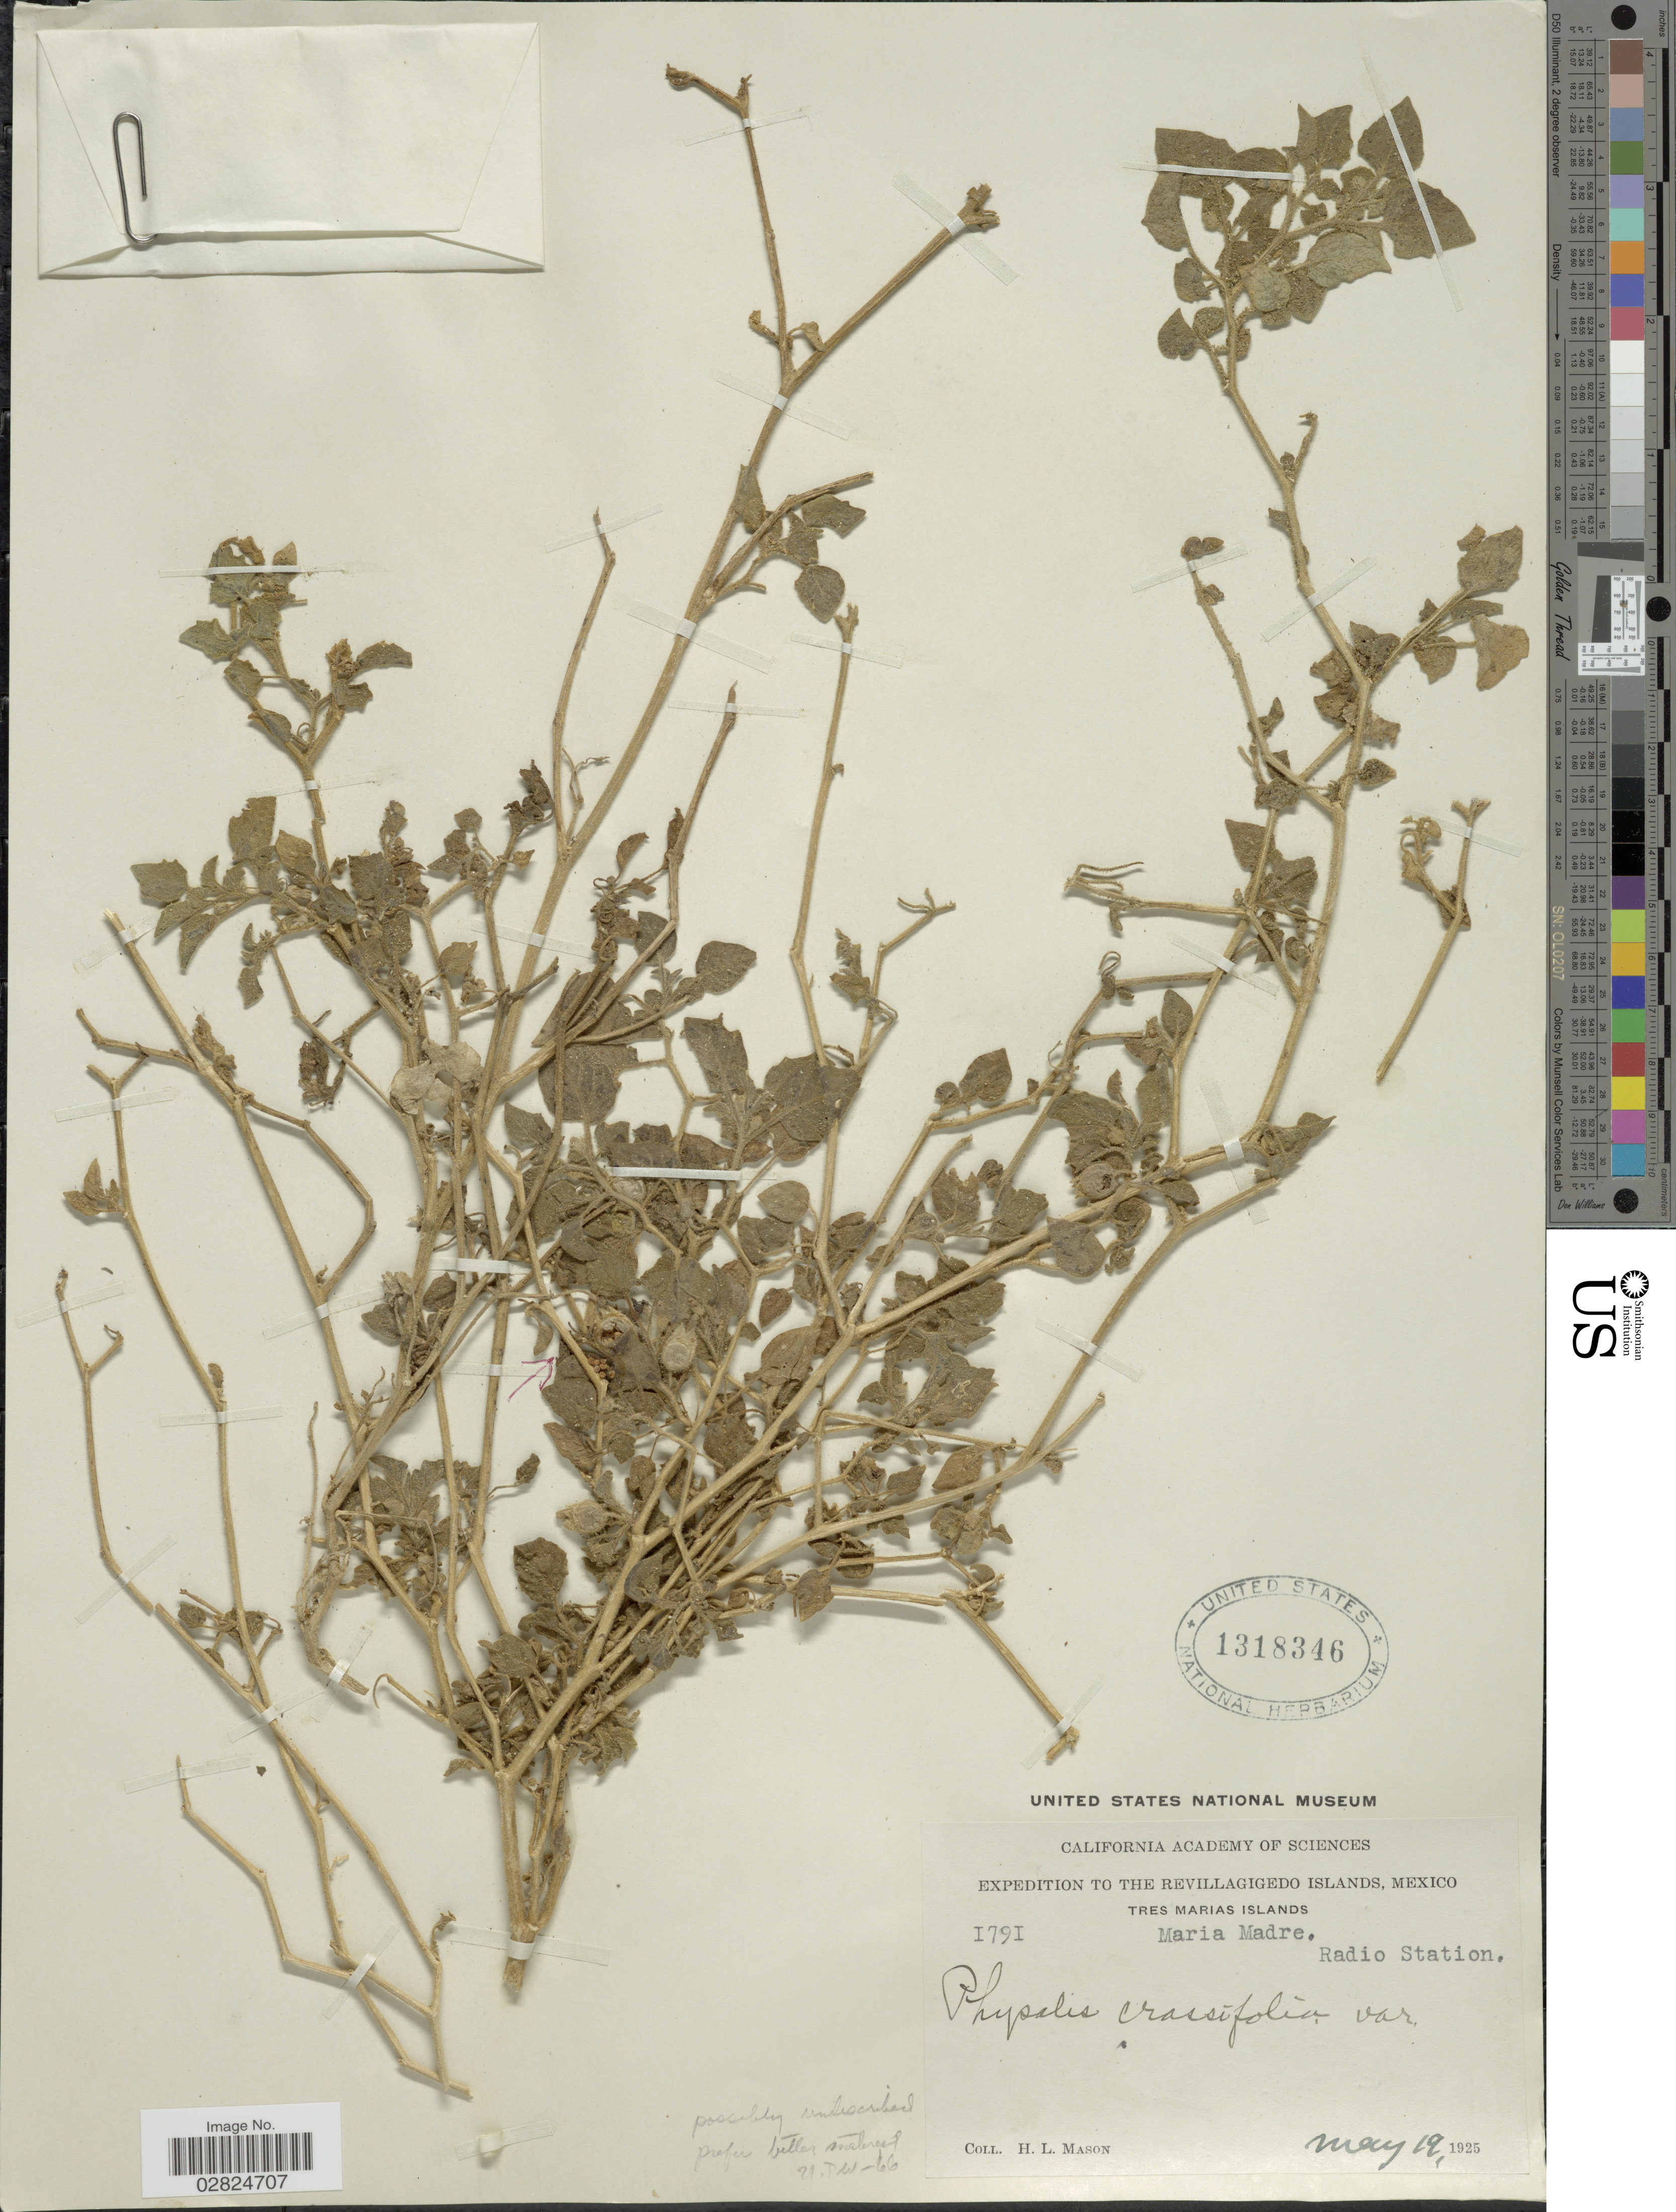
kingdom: Plantae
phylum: Tracheophyta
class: Magnoliopsida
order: Solanales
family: Solanaceae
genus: Physalis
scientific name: Physalis crassifolia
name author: Benth.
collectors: H. L. Mason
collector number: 1791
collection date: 1925-05-19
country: Mexico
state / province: Nayarit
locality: Revillagigedo Islands, Tres Marias Islands. Maria Madre, Radio Station.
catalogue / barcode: US 1318346